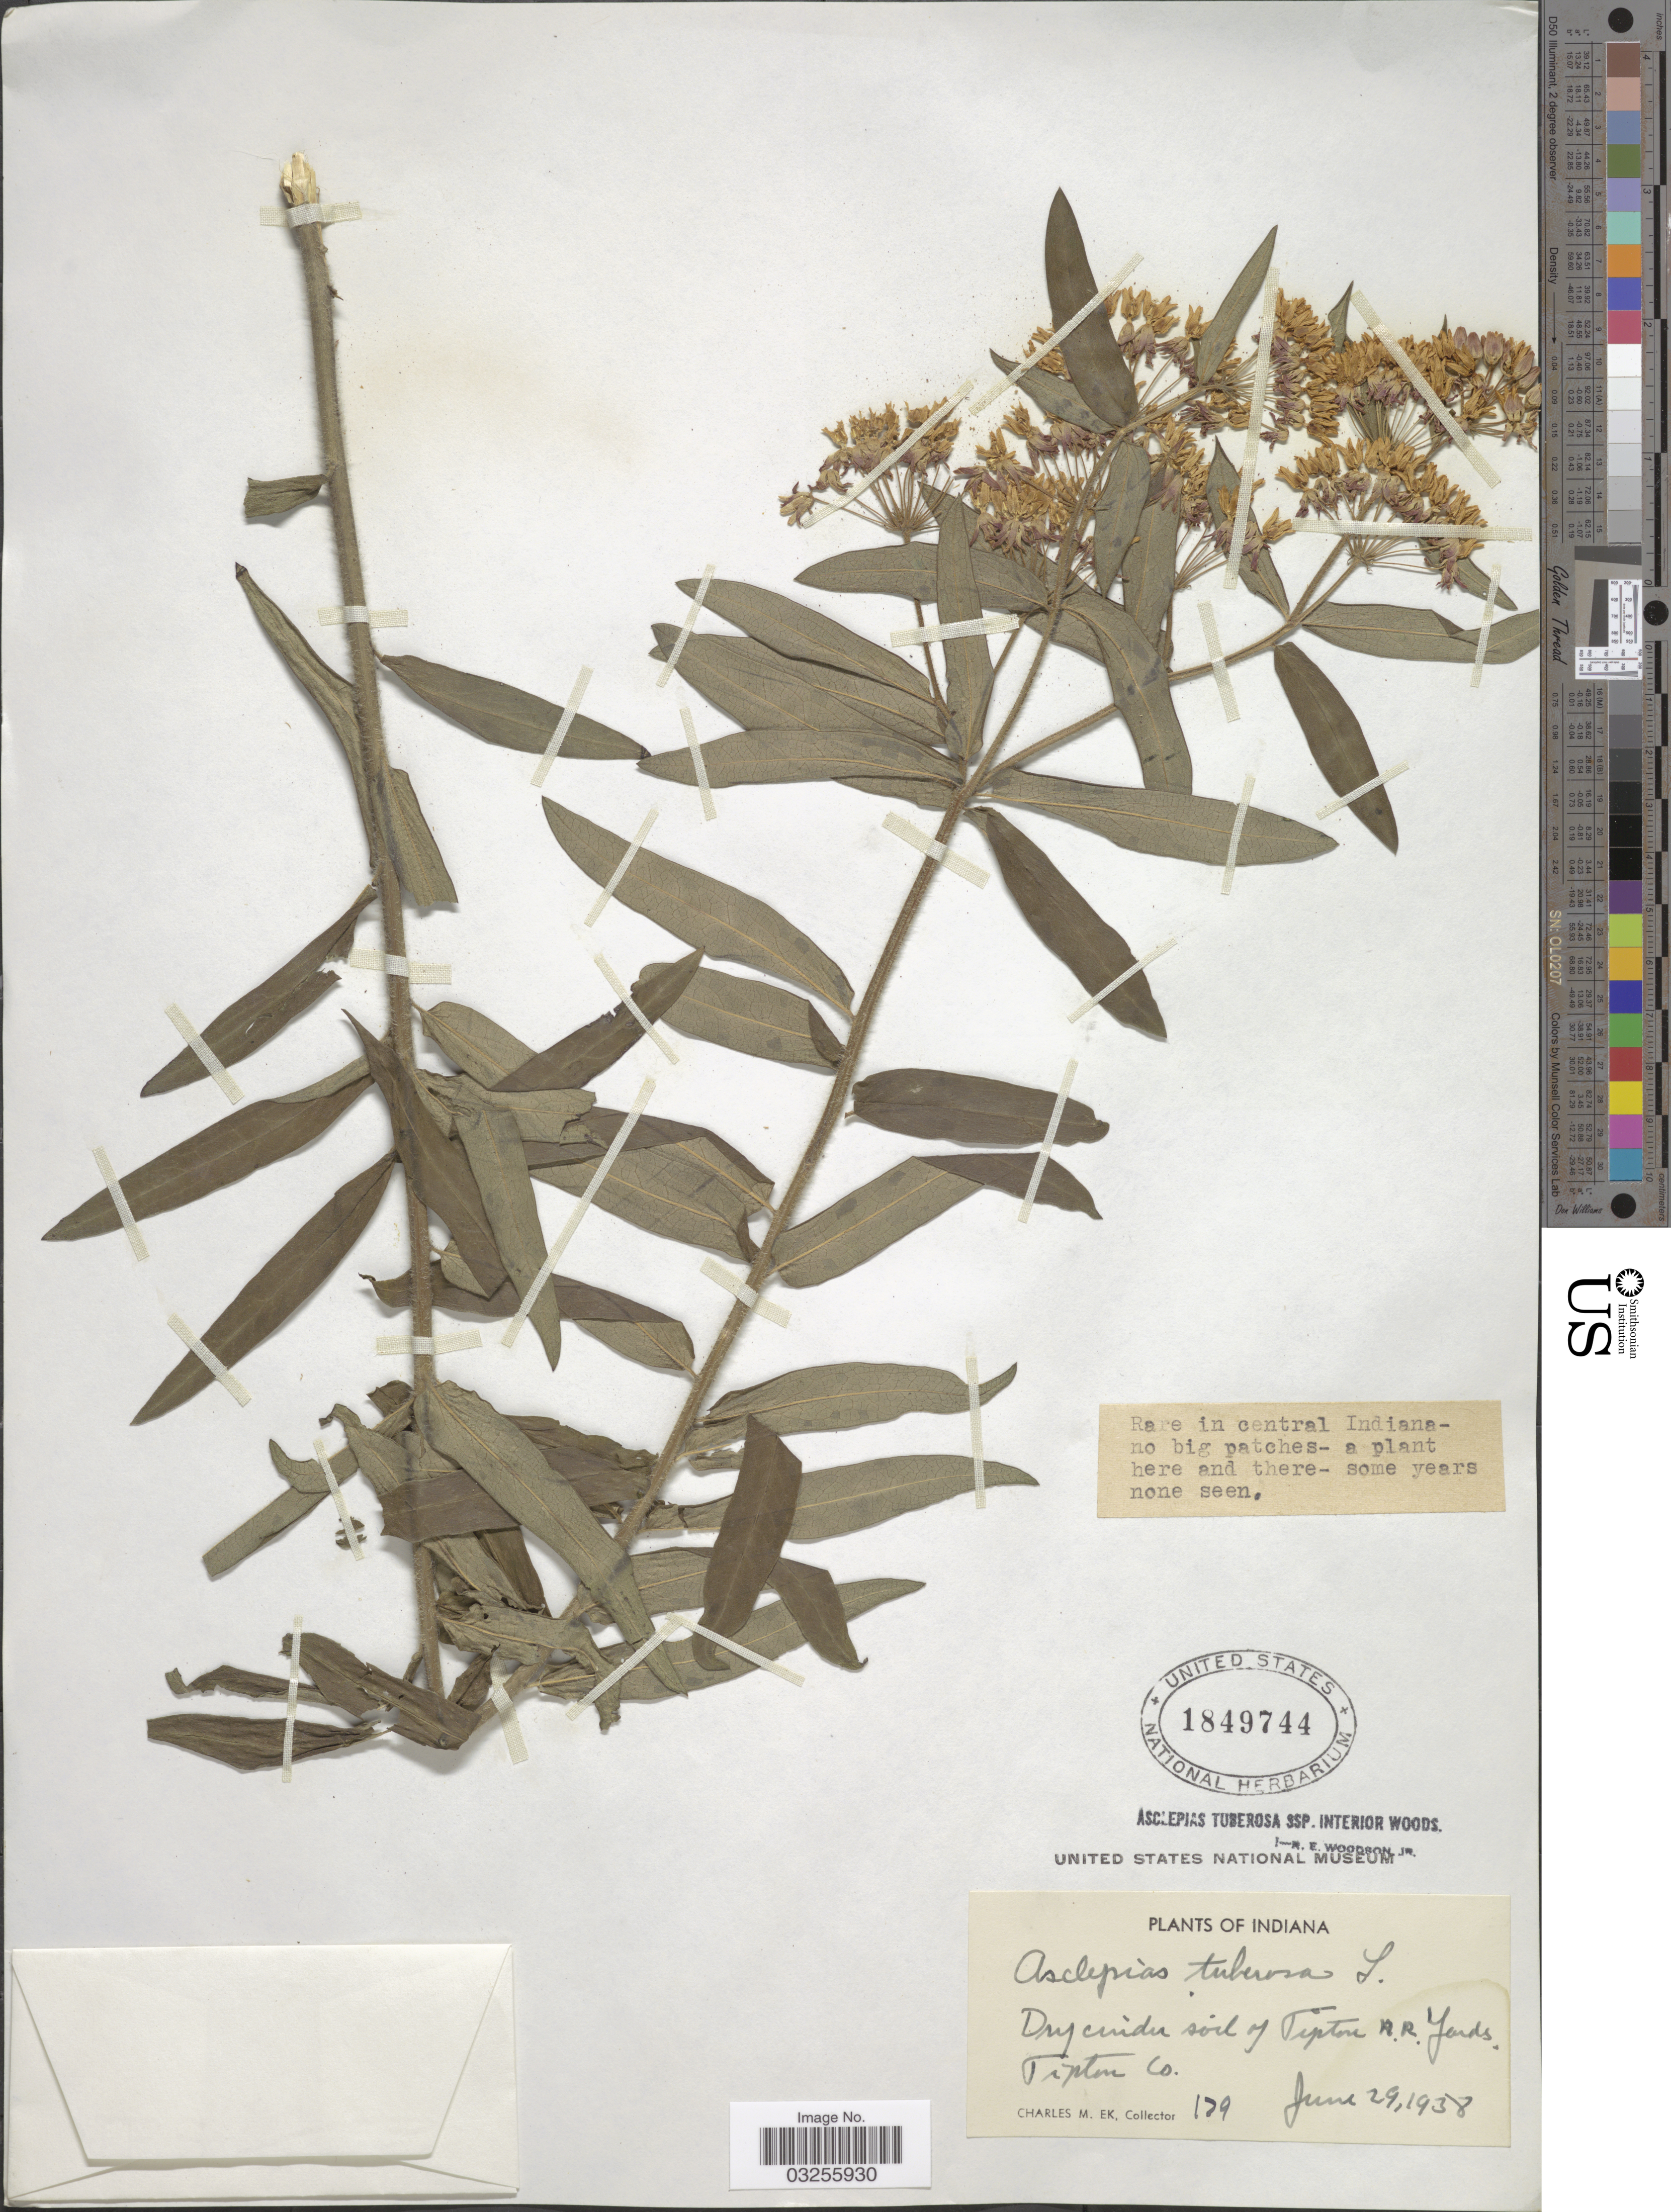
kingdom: Plantae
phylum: Tracheophyta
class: Magnoliopsida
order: Gentianales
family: Apocynaceae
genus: Asclepias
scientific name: Asclepias tuberosa subsp. interior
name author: Woodson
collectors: C. Ek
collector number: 179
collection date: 1938-06-29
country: United States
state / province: Indiana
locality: Tipton R.R. Yards, Tipton Co.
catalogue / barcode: US 1849744